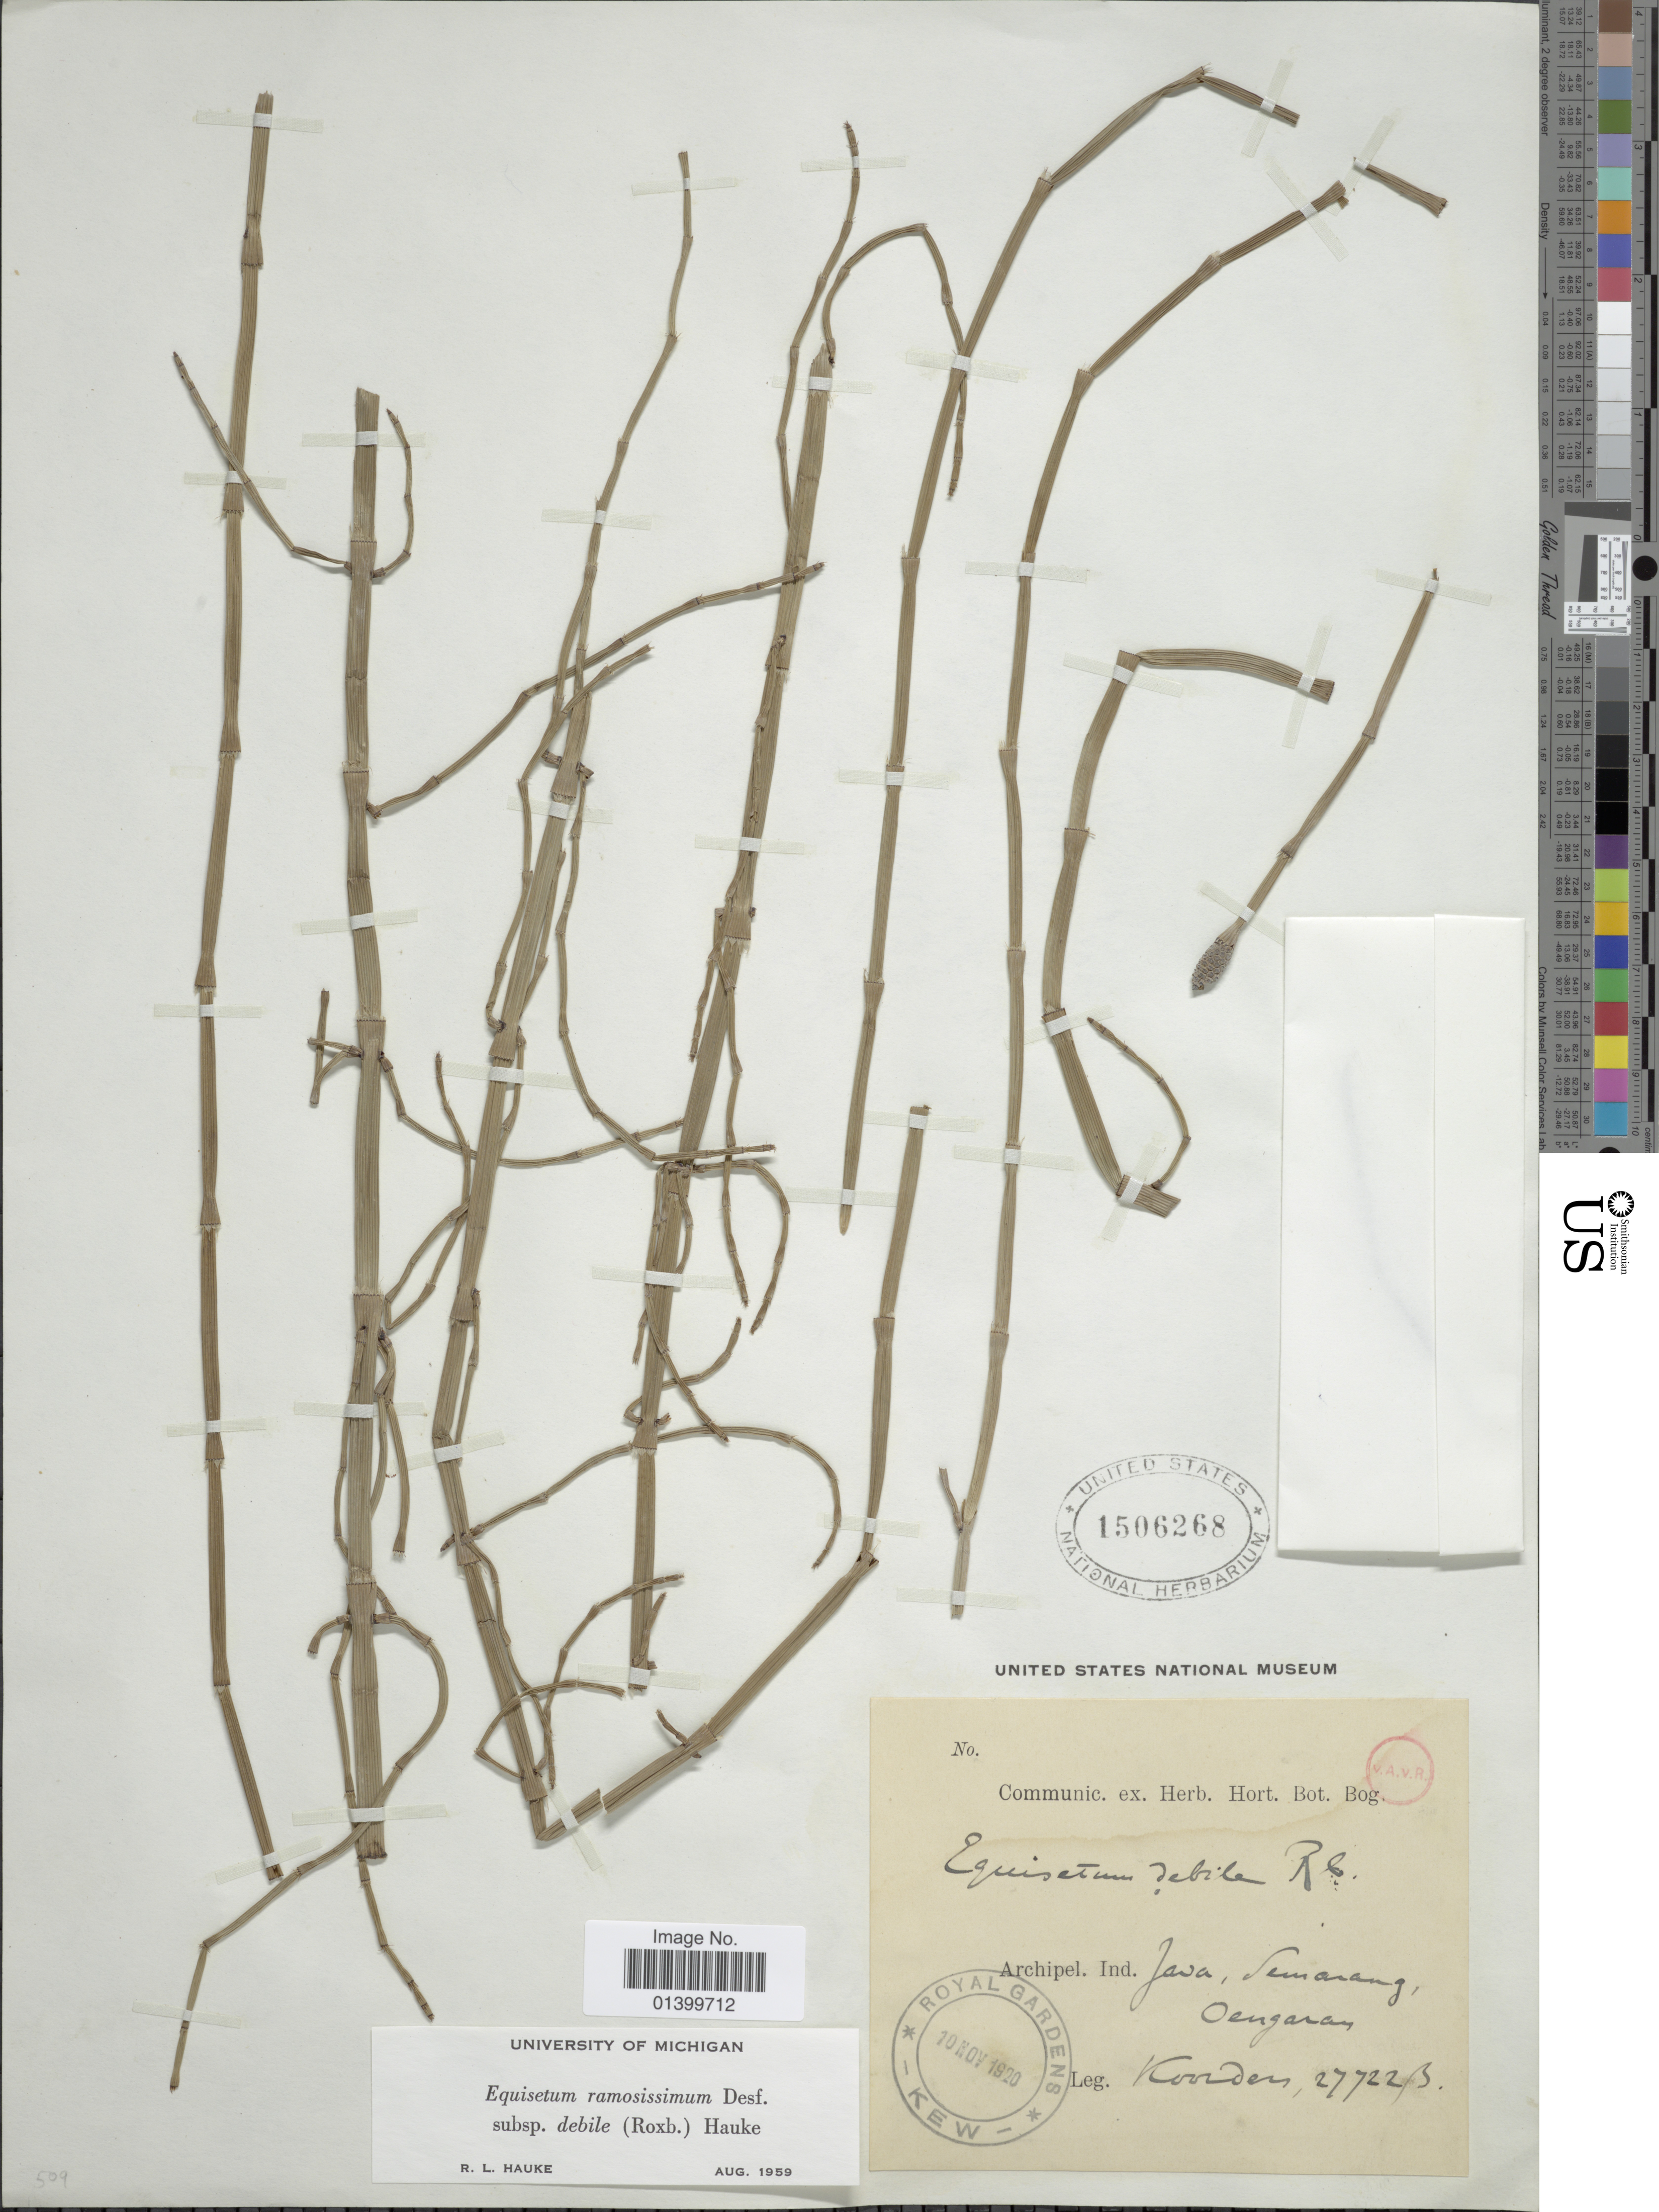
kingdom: Plantae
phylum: Tracheophyta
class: Polypodiopsida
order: Equisetales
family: Equisetaceae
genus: Equisetum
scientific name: Equisetum ramosissimum subsp. debile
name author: (Roxb. ex Vaucher) Hauke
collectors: Koorders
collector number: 27722ß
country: Indonesia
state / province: Java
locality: Archipel. Ind. Java, Semarang, Oengaran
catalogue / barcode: US 1506268